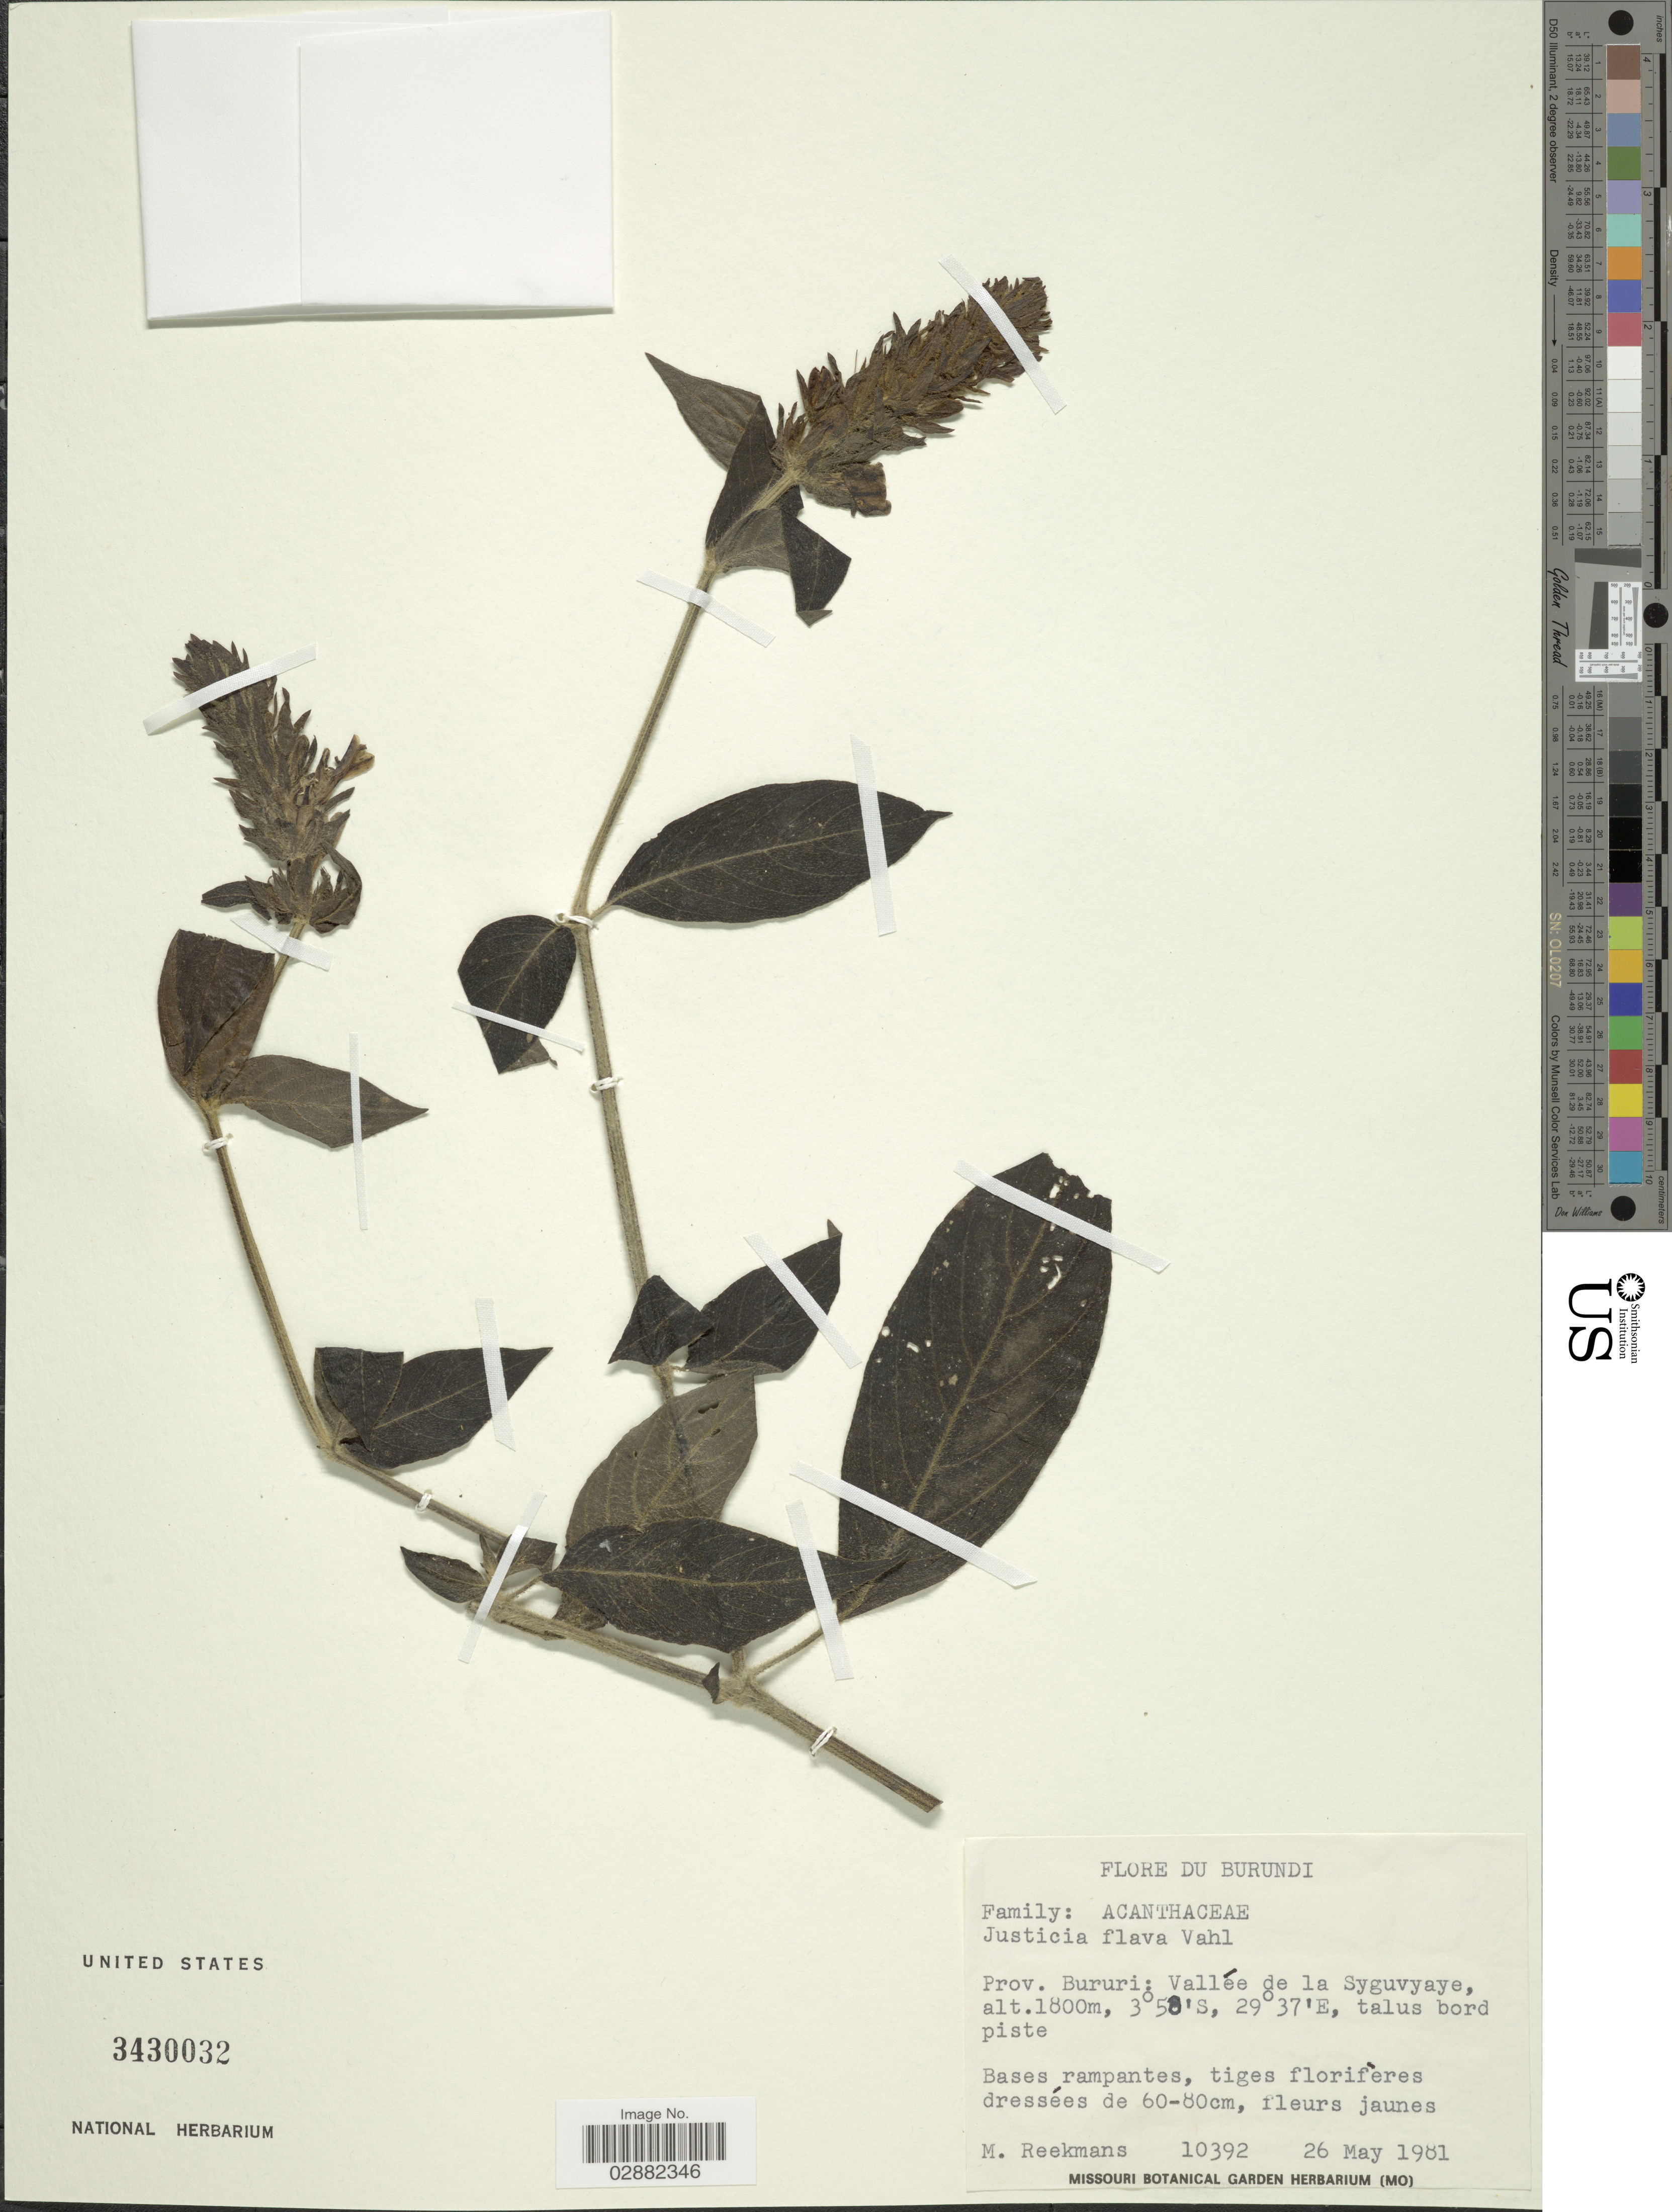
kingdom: Plantae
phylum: Tracheophyta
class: Magnoliopsida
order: Lamiales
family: Acanthaceae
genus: Justicia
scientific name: Justicia flava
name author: (Forssk.) Vahl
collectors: M. Reekmans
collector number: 10392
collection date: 1981-05-26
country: Burundi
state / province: Bururi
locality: Prov. Bururi: Vallée de la Syguvyaye.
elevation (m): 1800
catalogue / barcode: US 3430032